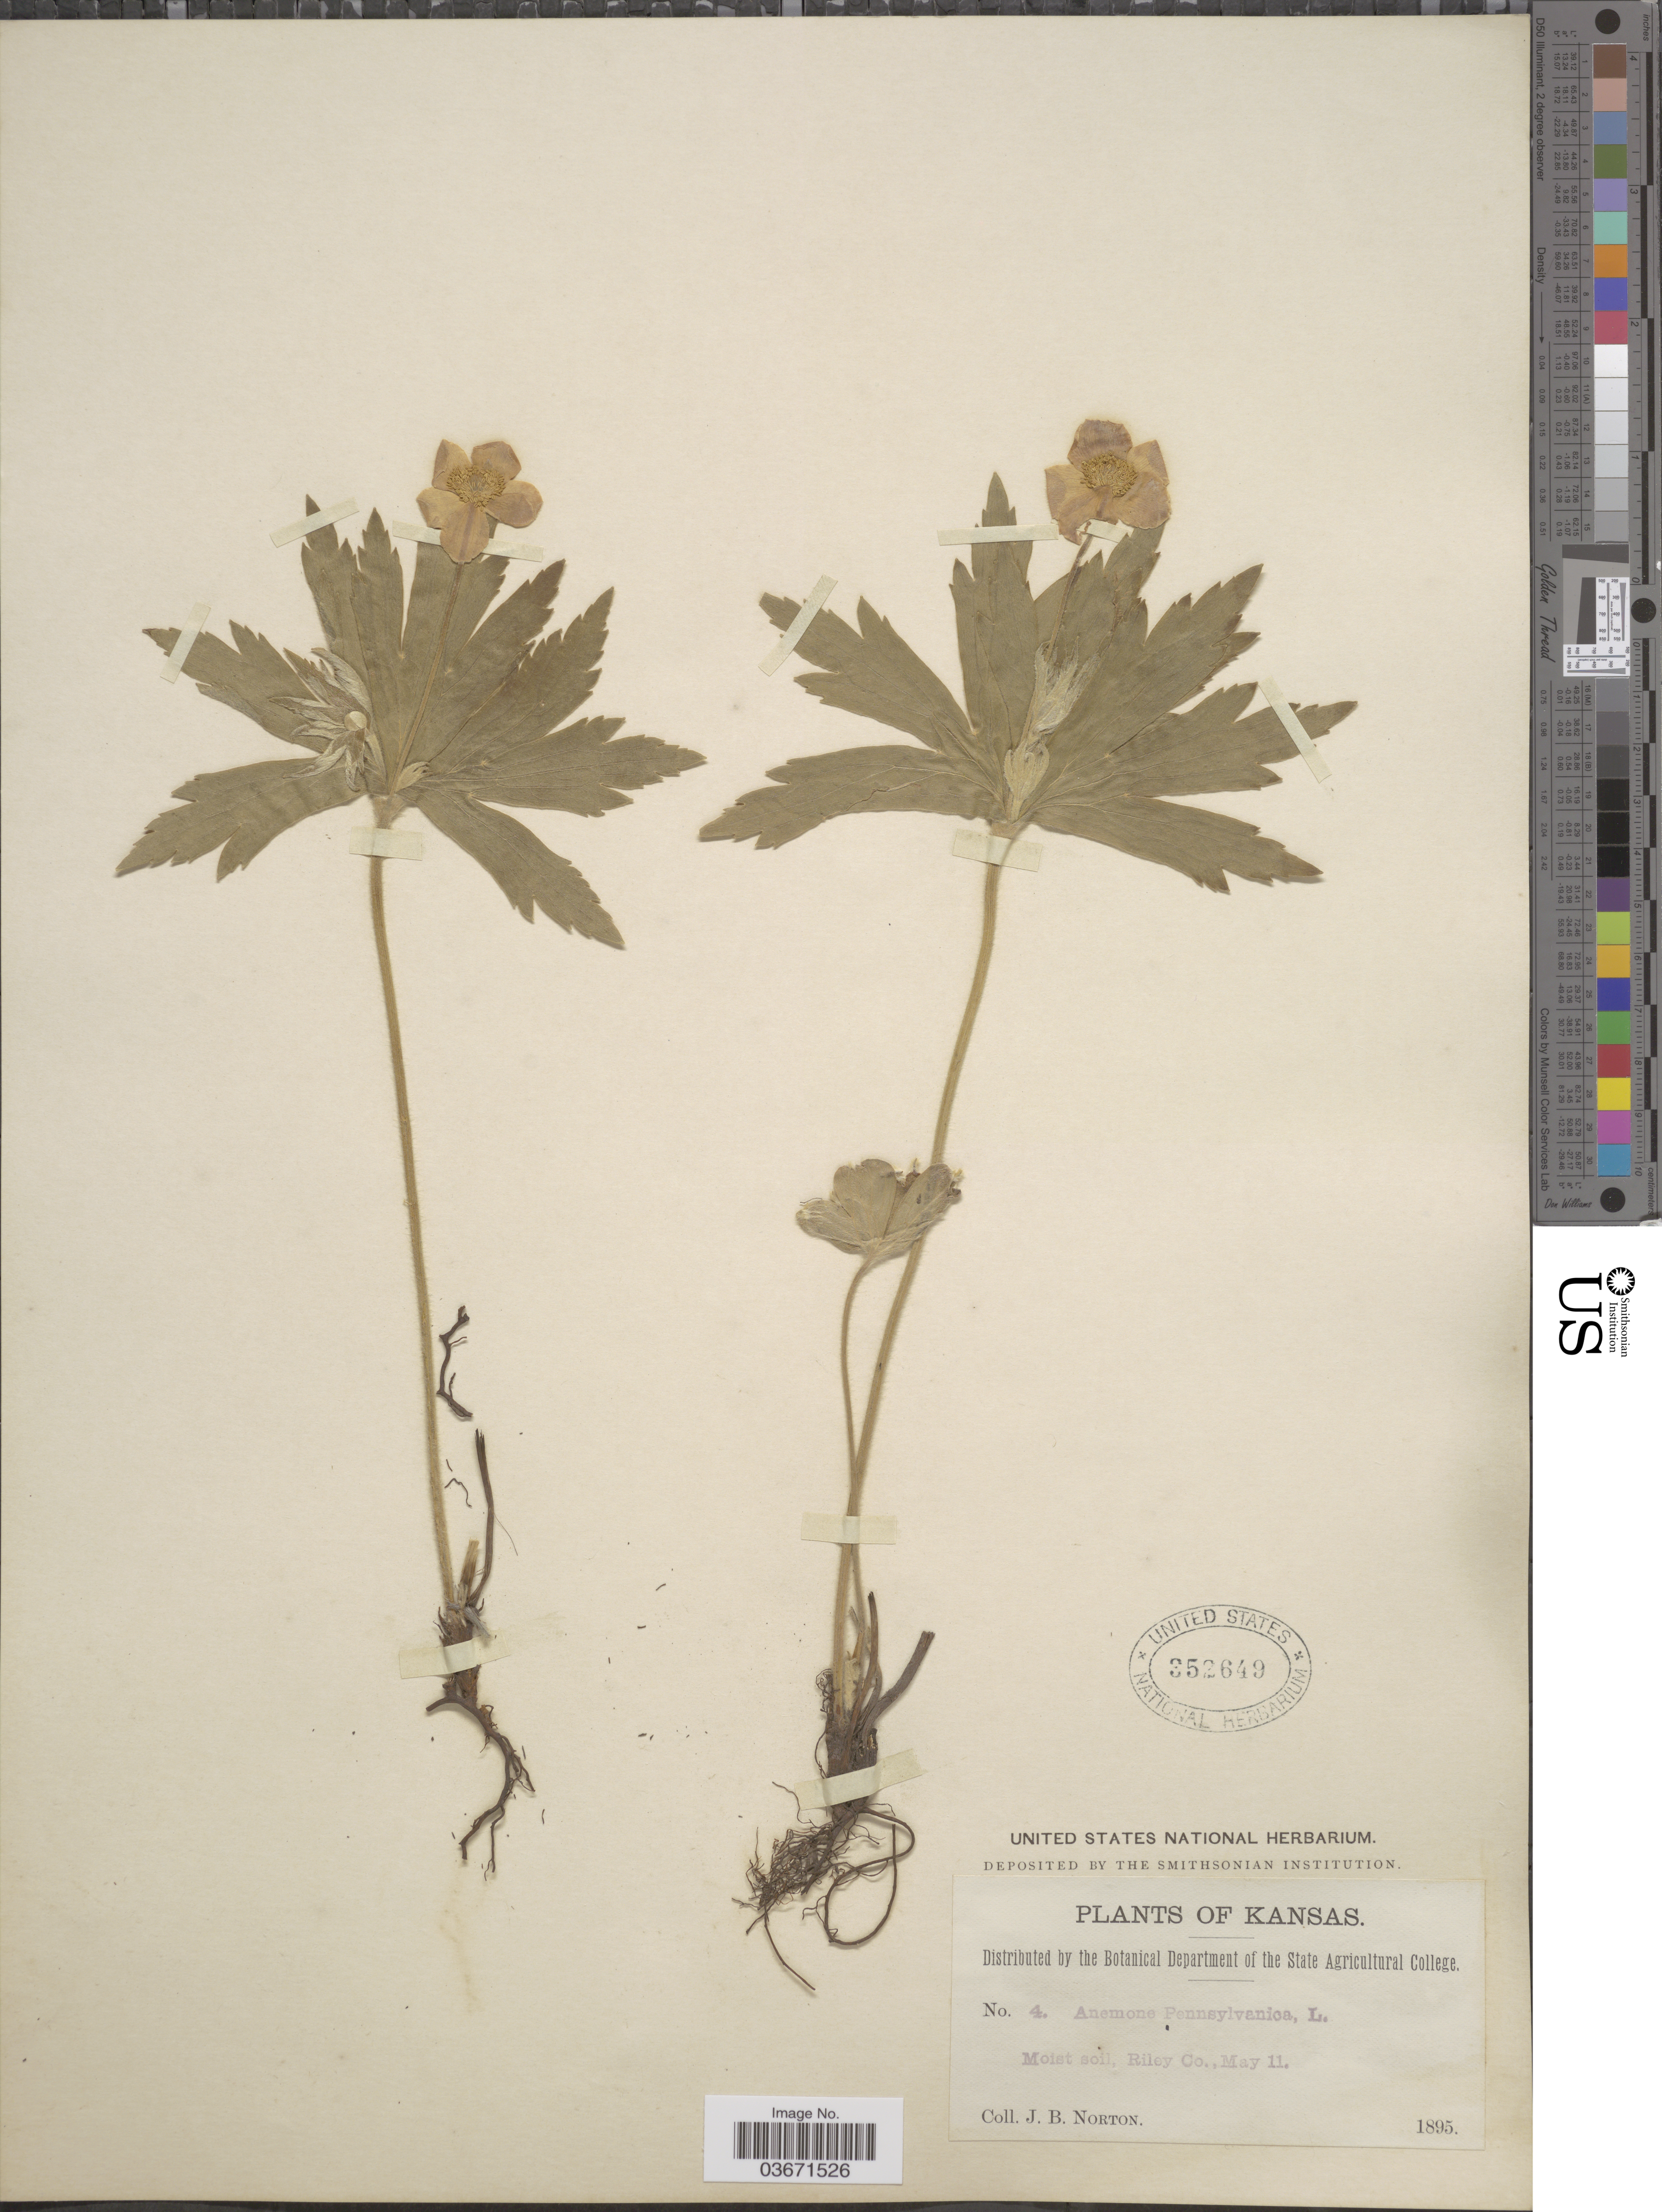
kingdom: Plantae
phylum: Tracheophyta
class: Magnoliopsida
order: Ranunculales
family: Ranunculaceae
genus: Anemone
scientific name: Anemone canadensis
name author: L.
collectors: J. B. Norton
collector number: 4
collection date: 1895-05-11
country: United States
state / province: Kansas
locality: Riley Co.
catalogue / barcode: US 352649